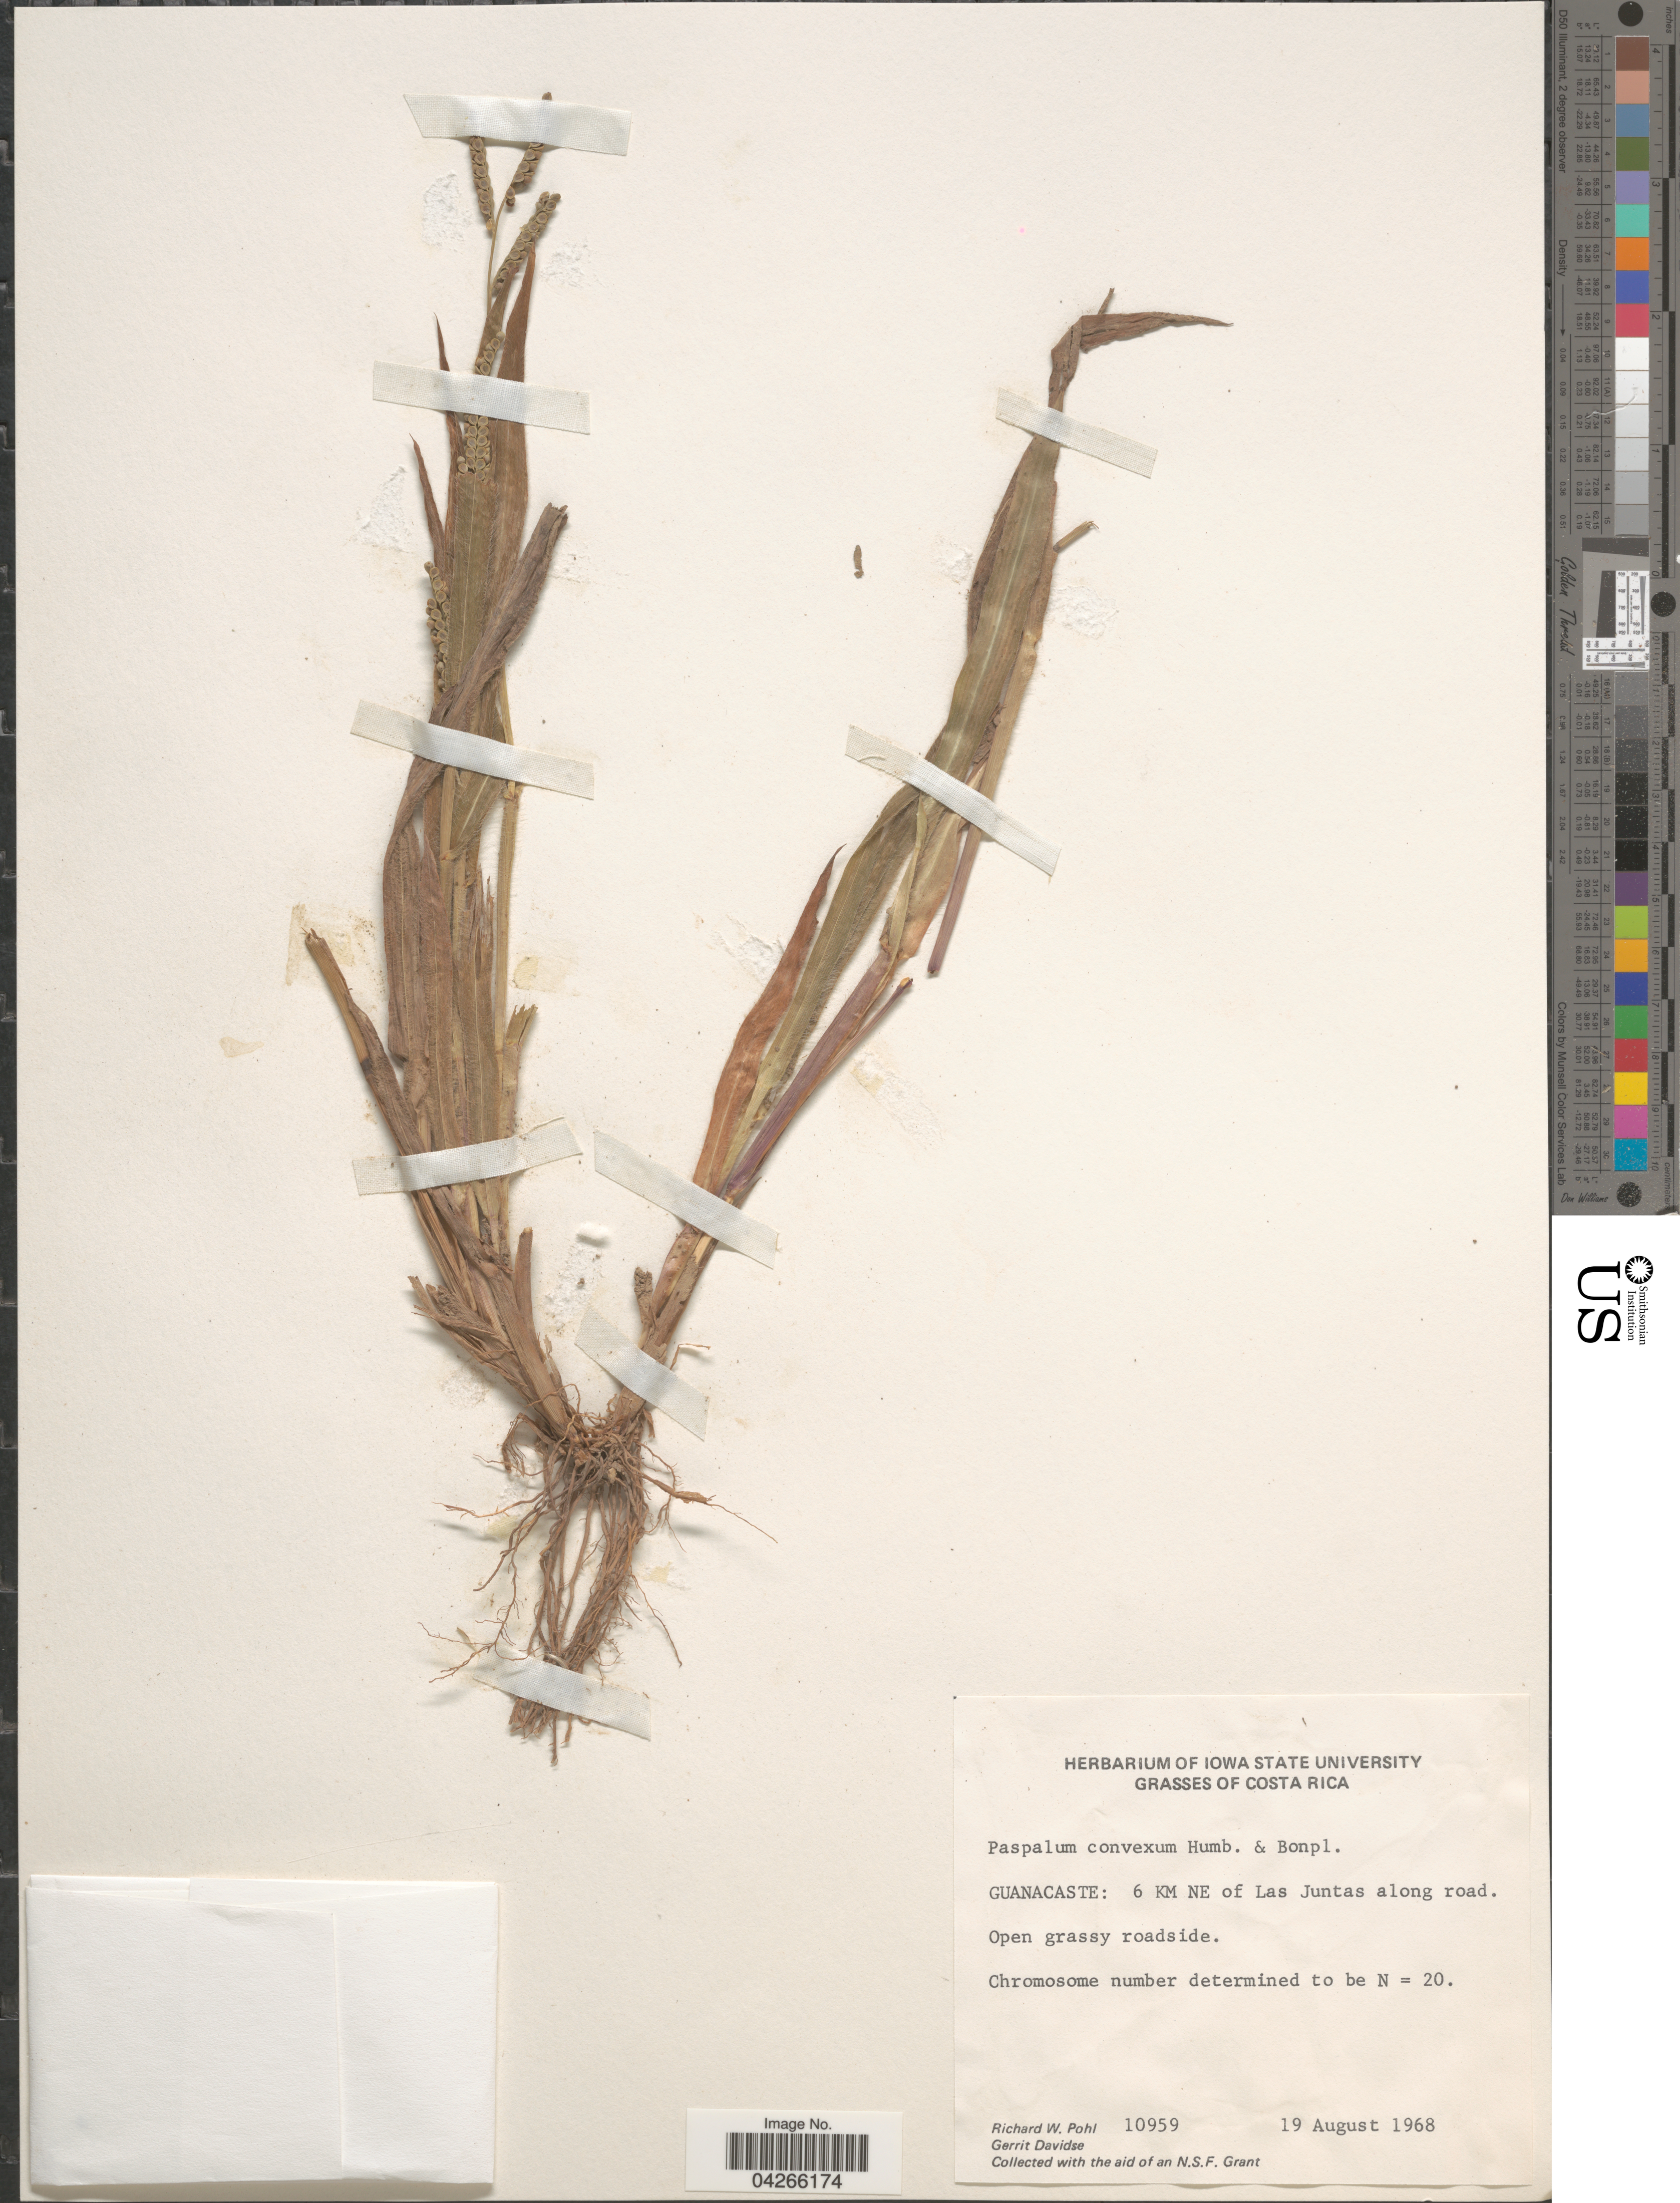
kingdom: Plantae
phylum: Tracheophyta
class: Liliopsida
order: Poales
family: Poaceae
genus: Paspalum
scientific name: Paspalum convexum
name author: Humb. & Bonpl. ex Flüggé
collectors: R. W. Pohl & G. Davidse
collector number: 10959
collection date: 1968-08-19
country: Costa Rica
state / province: Guanacaste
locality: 6 KM NE of Las Juntas along road. Open grassy roadside.